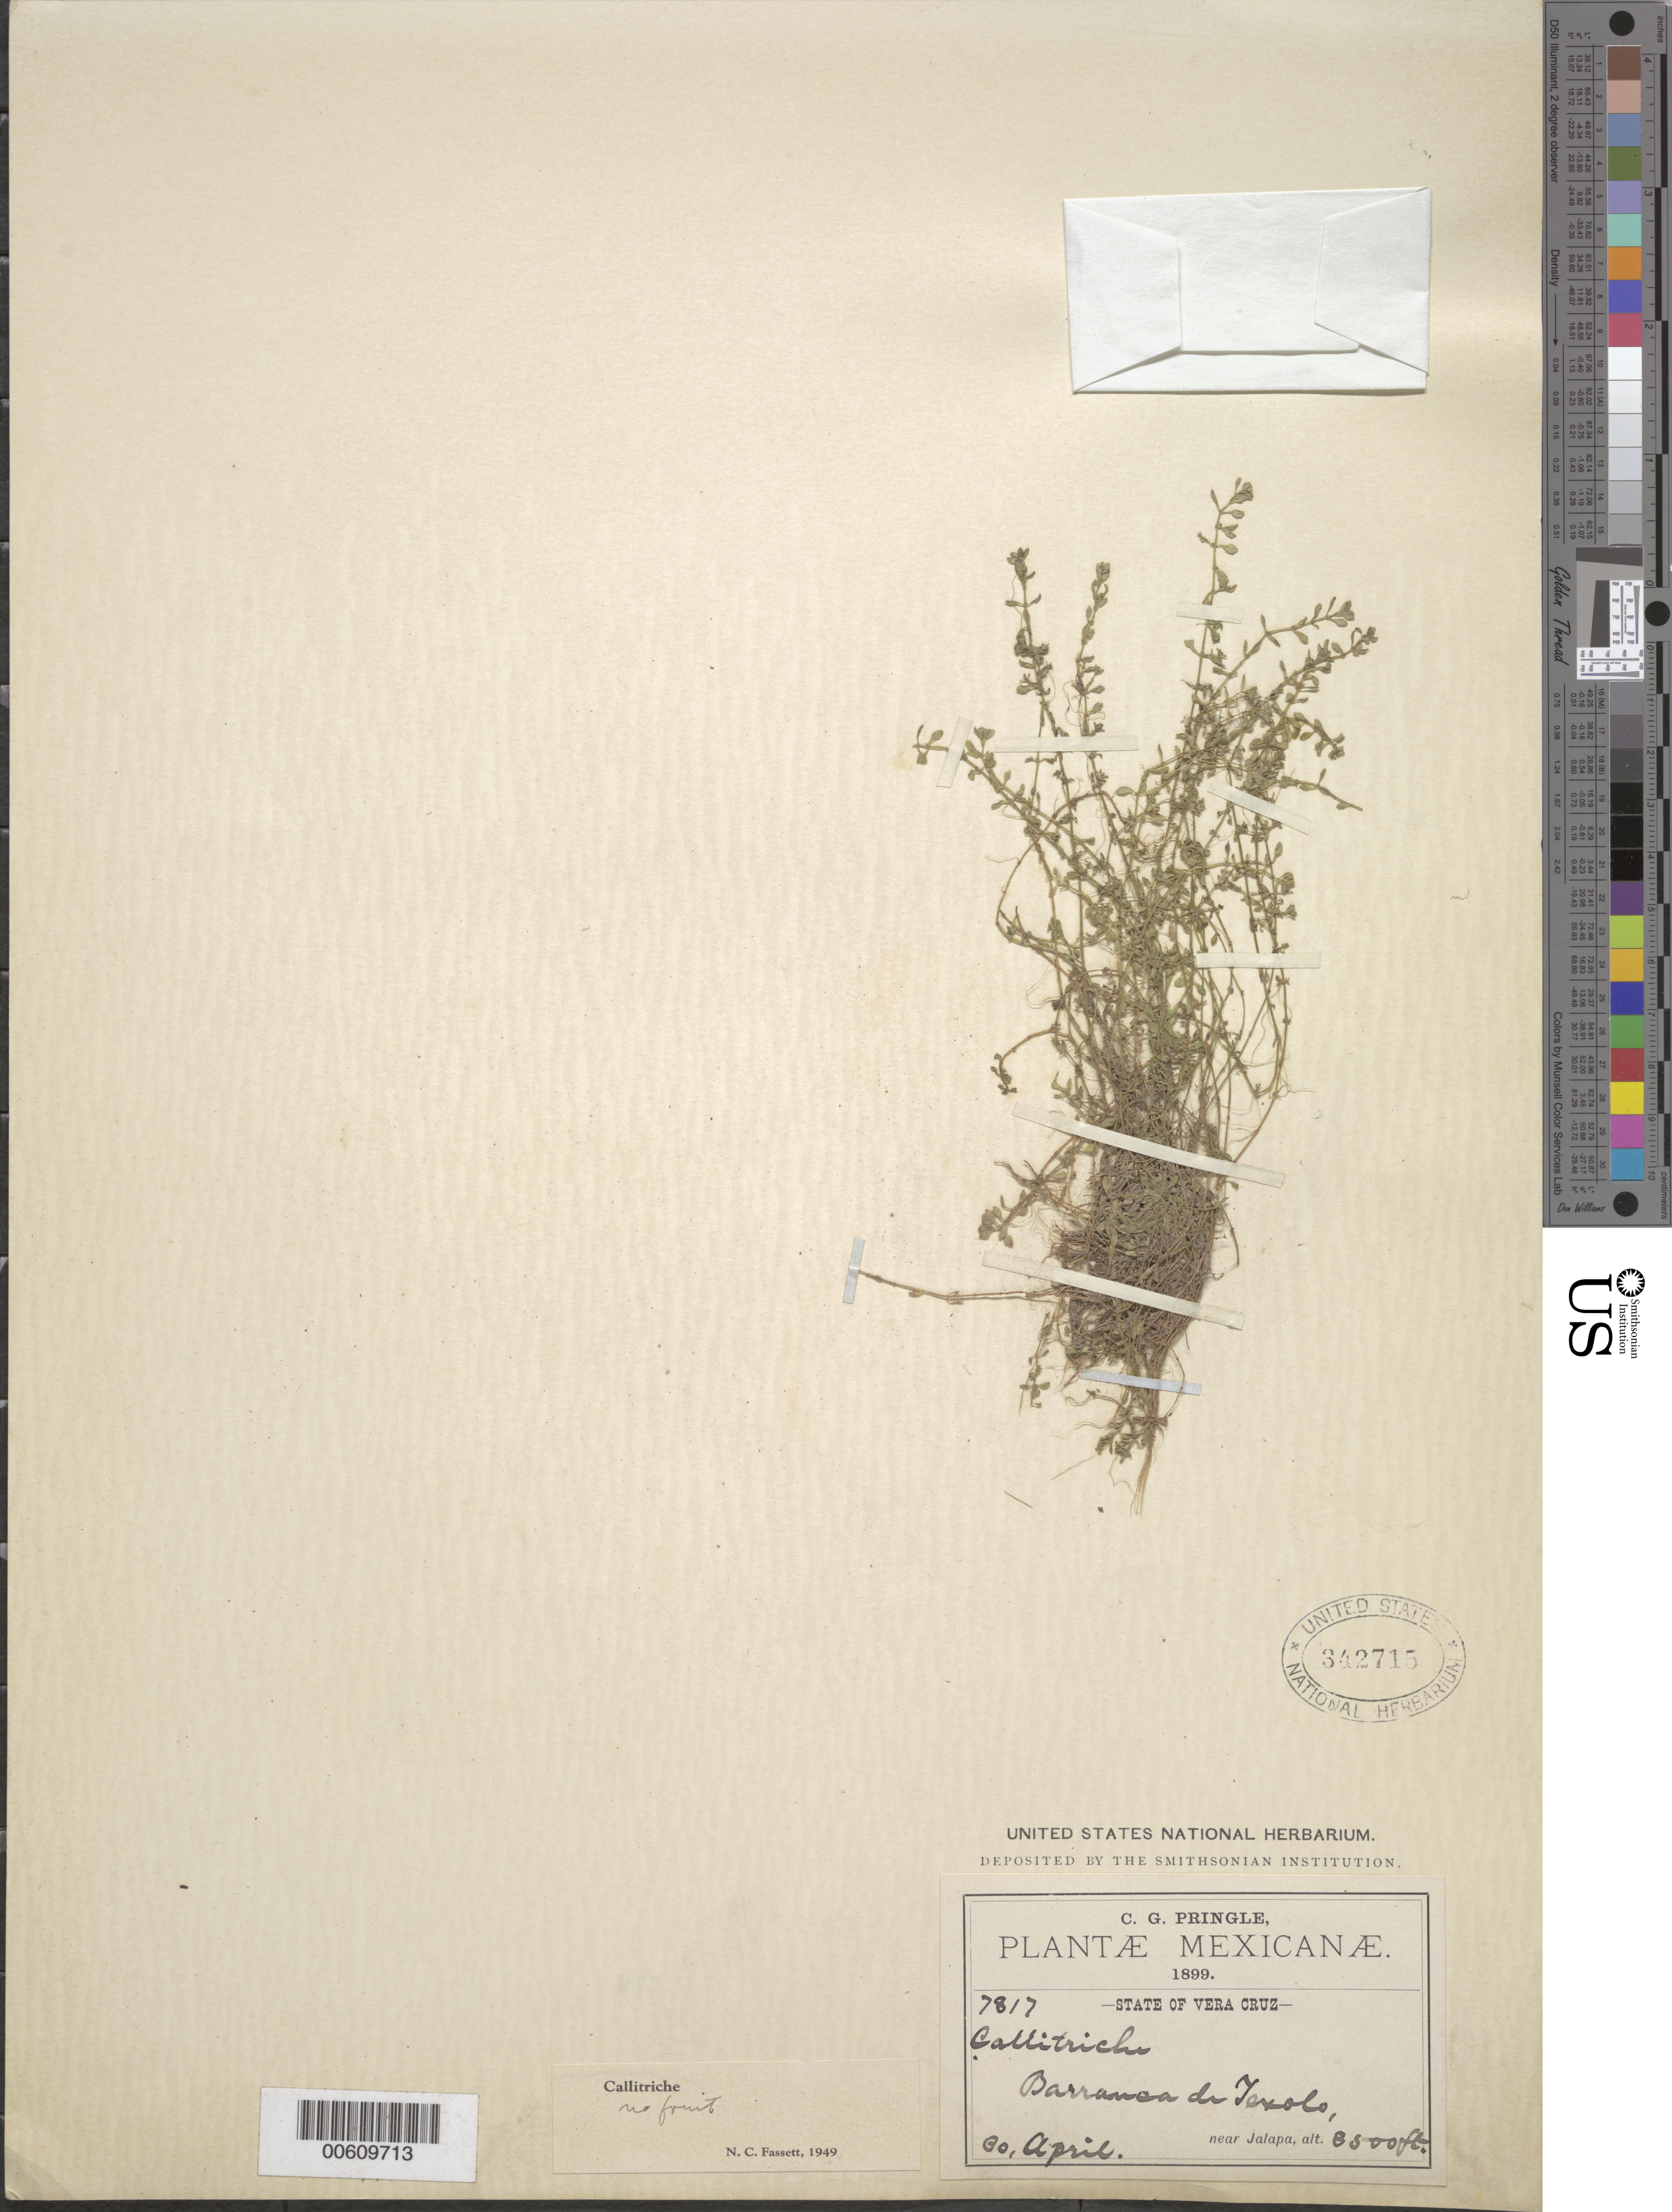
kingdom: Plantae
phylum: Tracheophyta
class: Magnoliopsida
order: Lamiales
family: Plantaginaceae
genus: Callitriche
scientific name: Callitriche sp.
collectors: C. G. Pringle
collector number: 7817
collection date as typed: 30 Apr 1899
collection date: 1899-04-30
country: Mexico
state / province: Veracruz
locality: Barranca de Texolo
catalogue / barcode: US 342715